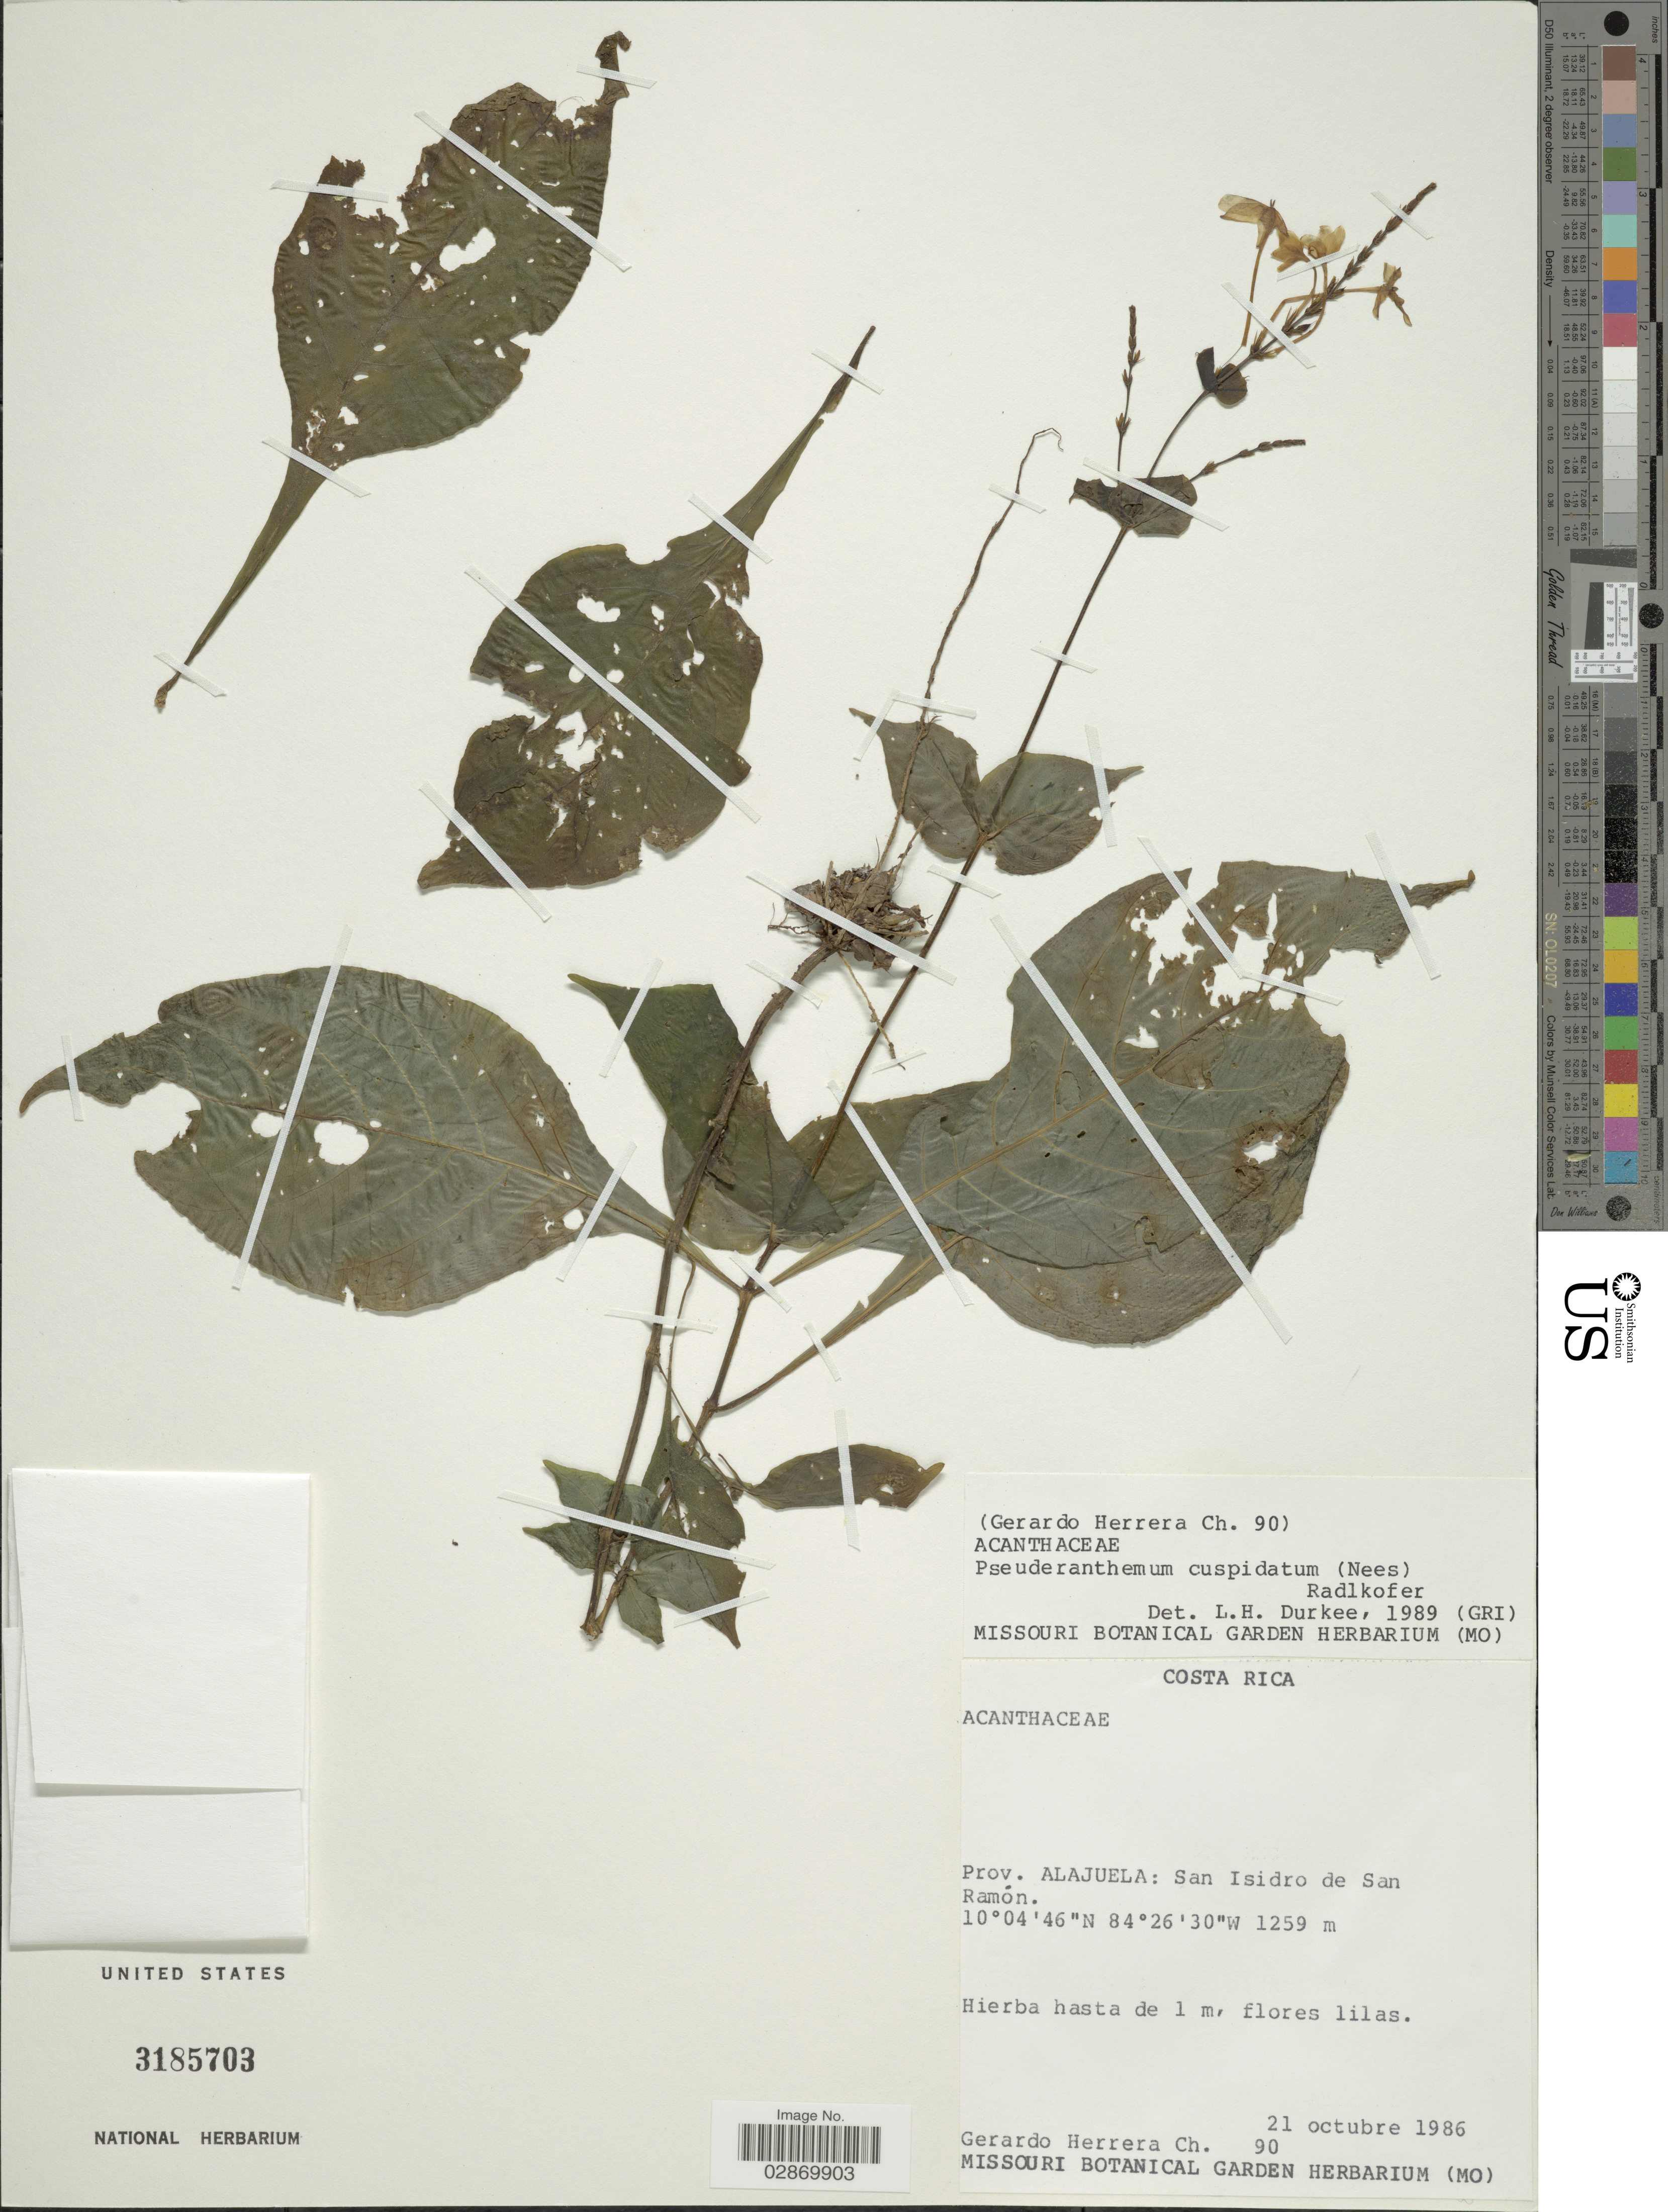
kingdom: Plantae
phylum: Tracheophyta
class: Magnoliopsida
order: Lamiales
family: Acanthaceae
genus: Pseuderanthemum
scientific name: Pseuderanthemum cuspidatum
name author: (Nees) Radlk. ex Lindau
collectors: G. Herrera Ch.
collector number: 90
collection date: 1986-10-21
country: Costa Rica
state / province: Alajuela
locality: San Isidro de San Ramón.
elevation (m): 1259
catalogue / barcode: US 3185703